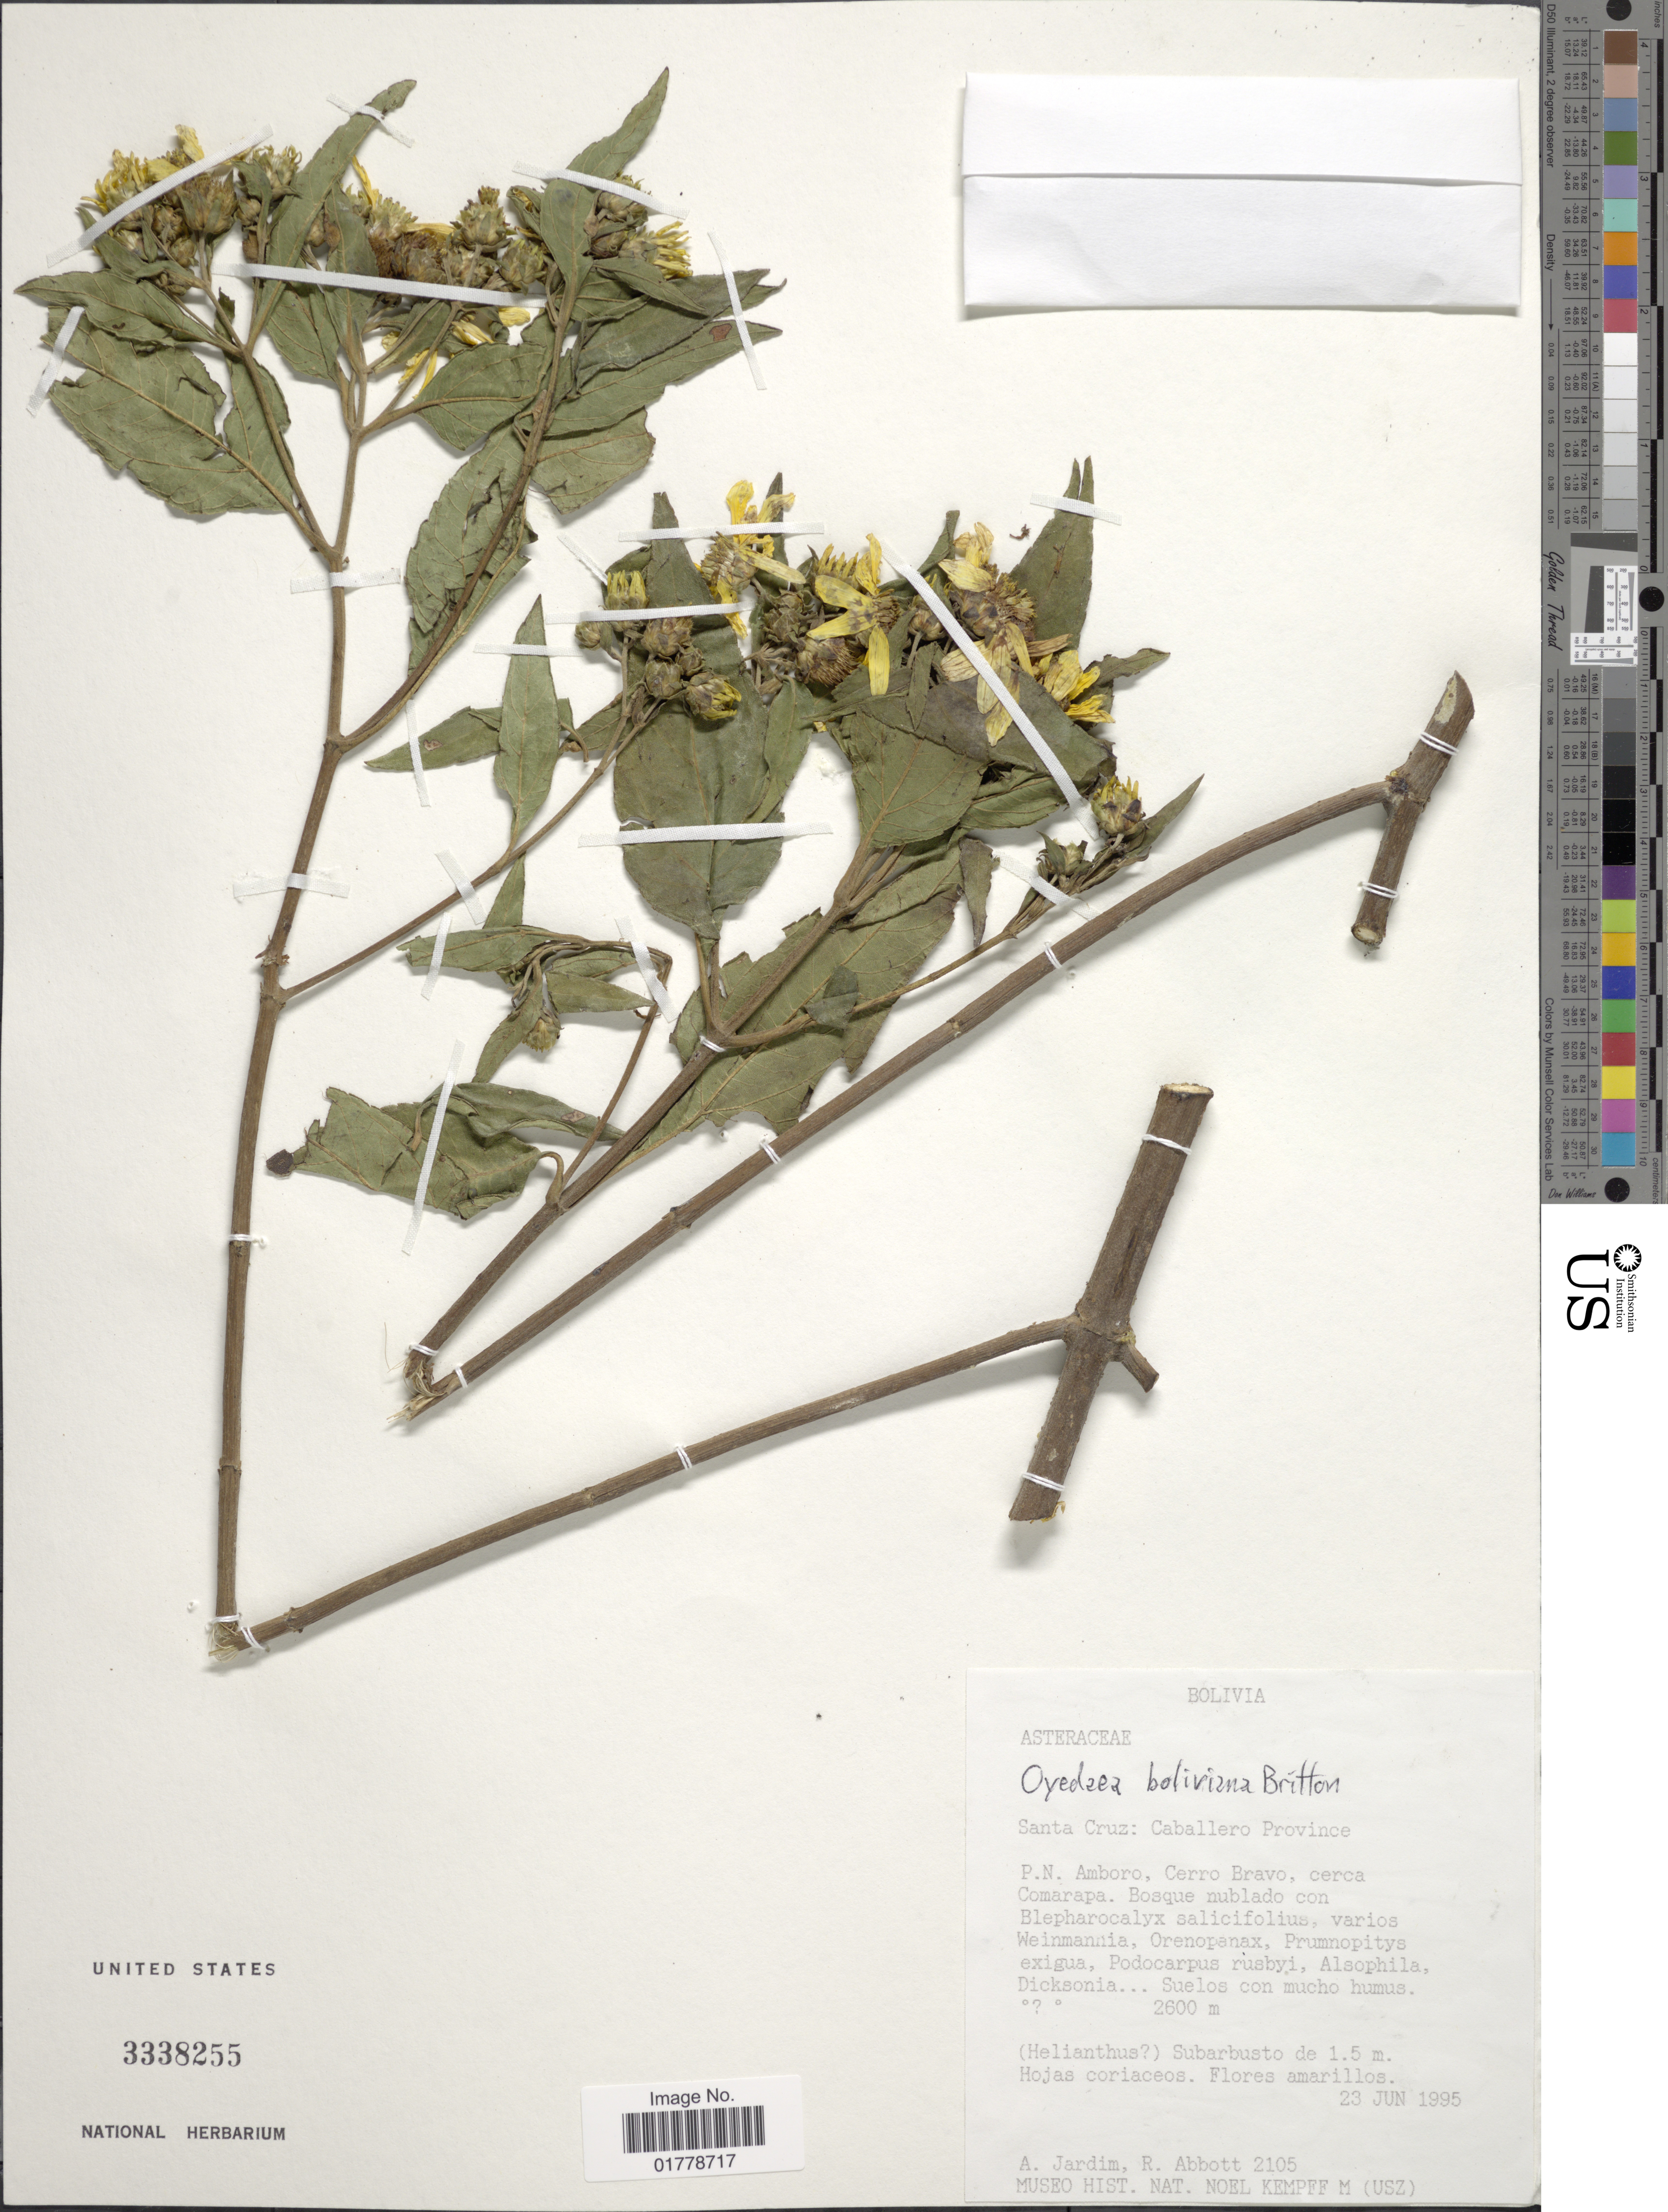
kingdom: Plantae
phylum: Tracheophyta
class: Magnoliopsida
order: Asterales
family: Asteraceae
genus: Oyedaea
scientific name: Oyedaea boliviana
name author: Britton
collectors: A. Jardim & J. R. Abbott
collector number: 2105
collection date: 1995-06-23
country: Bolivia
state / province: Santa Cruz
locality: Santa Cruz: Caballero Province. P.N. Amboro, Cerro Bravo, cerca Comarapa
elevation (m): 2600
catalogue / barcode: US 3338255